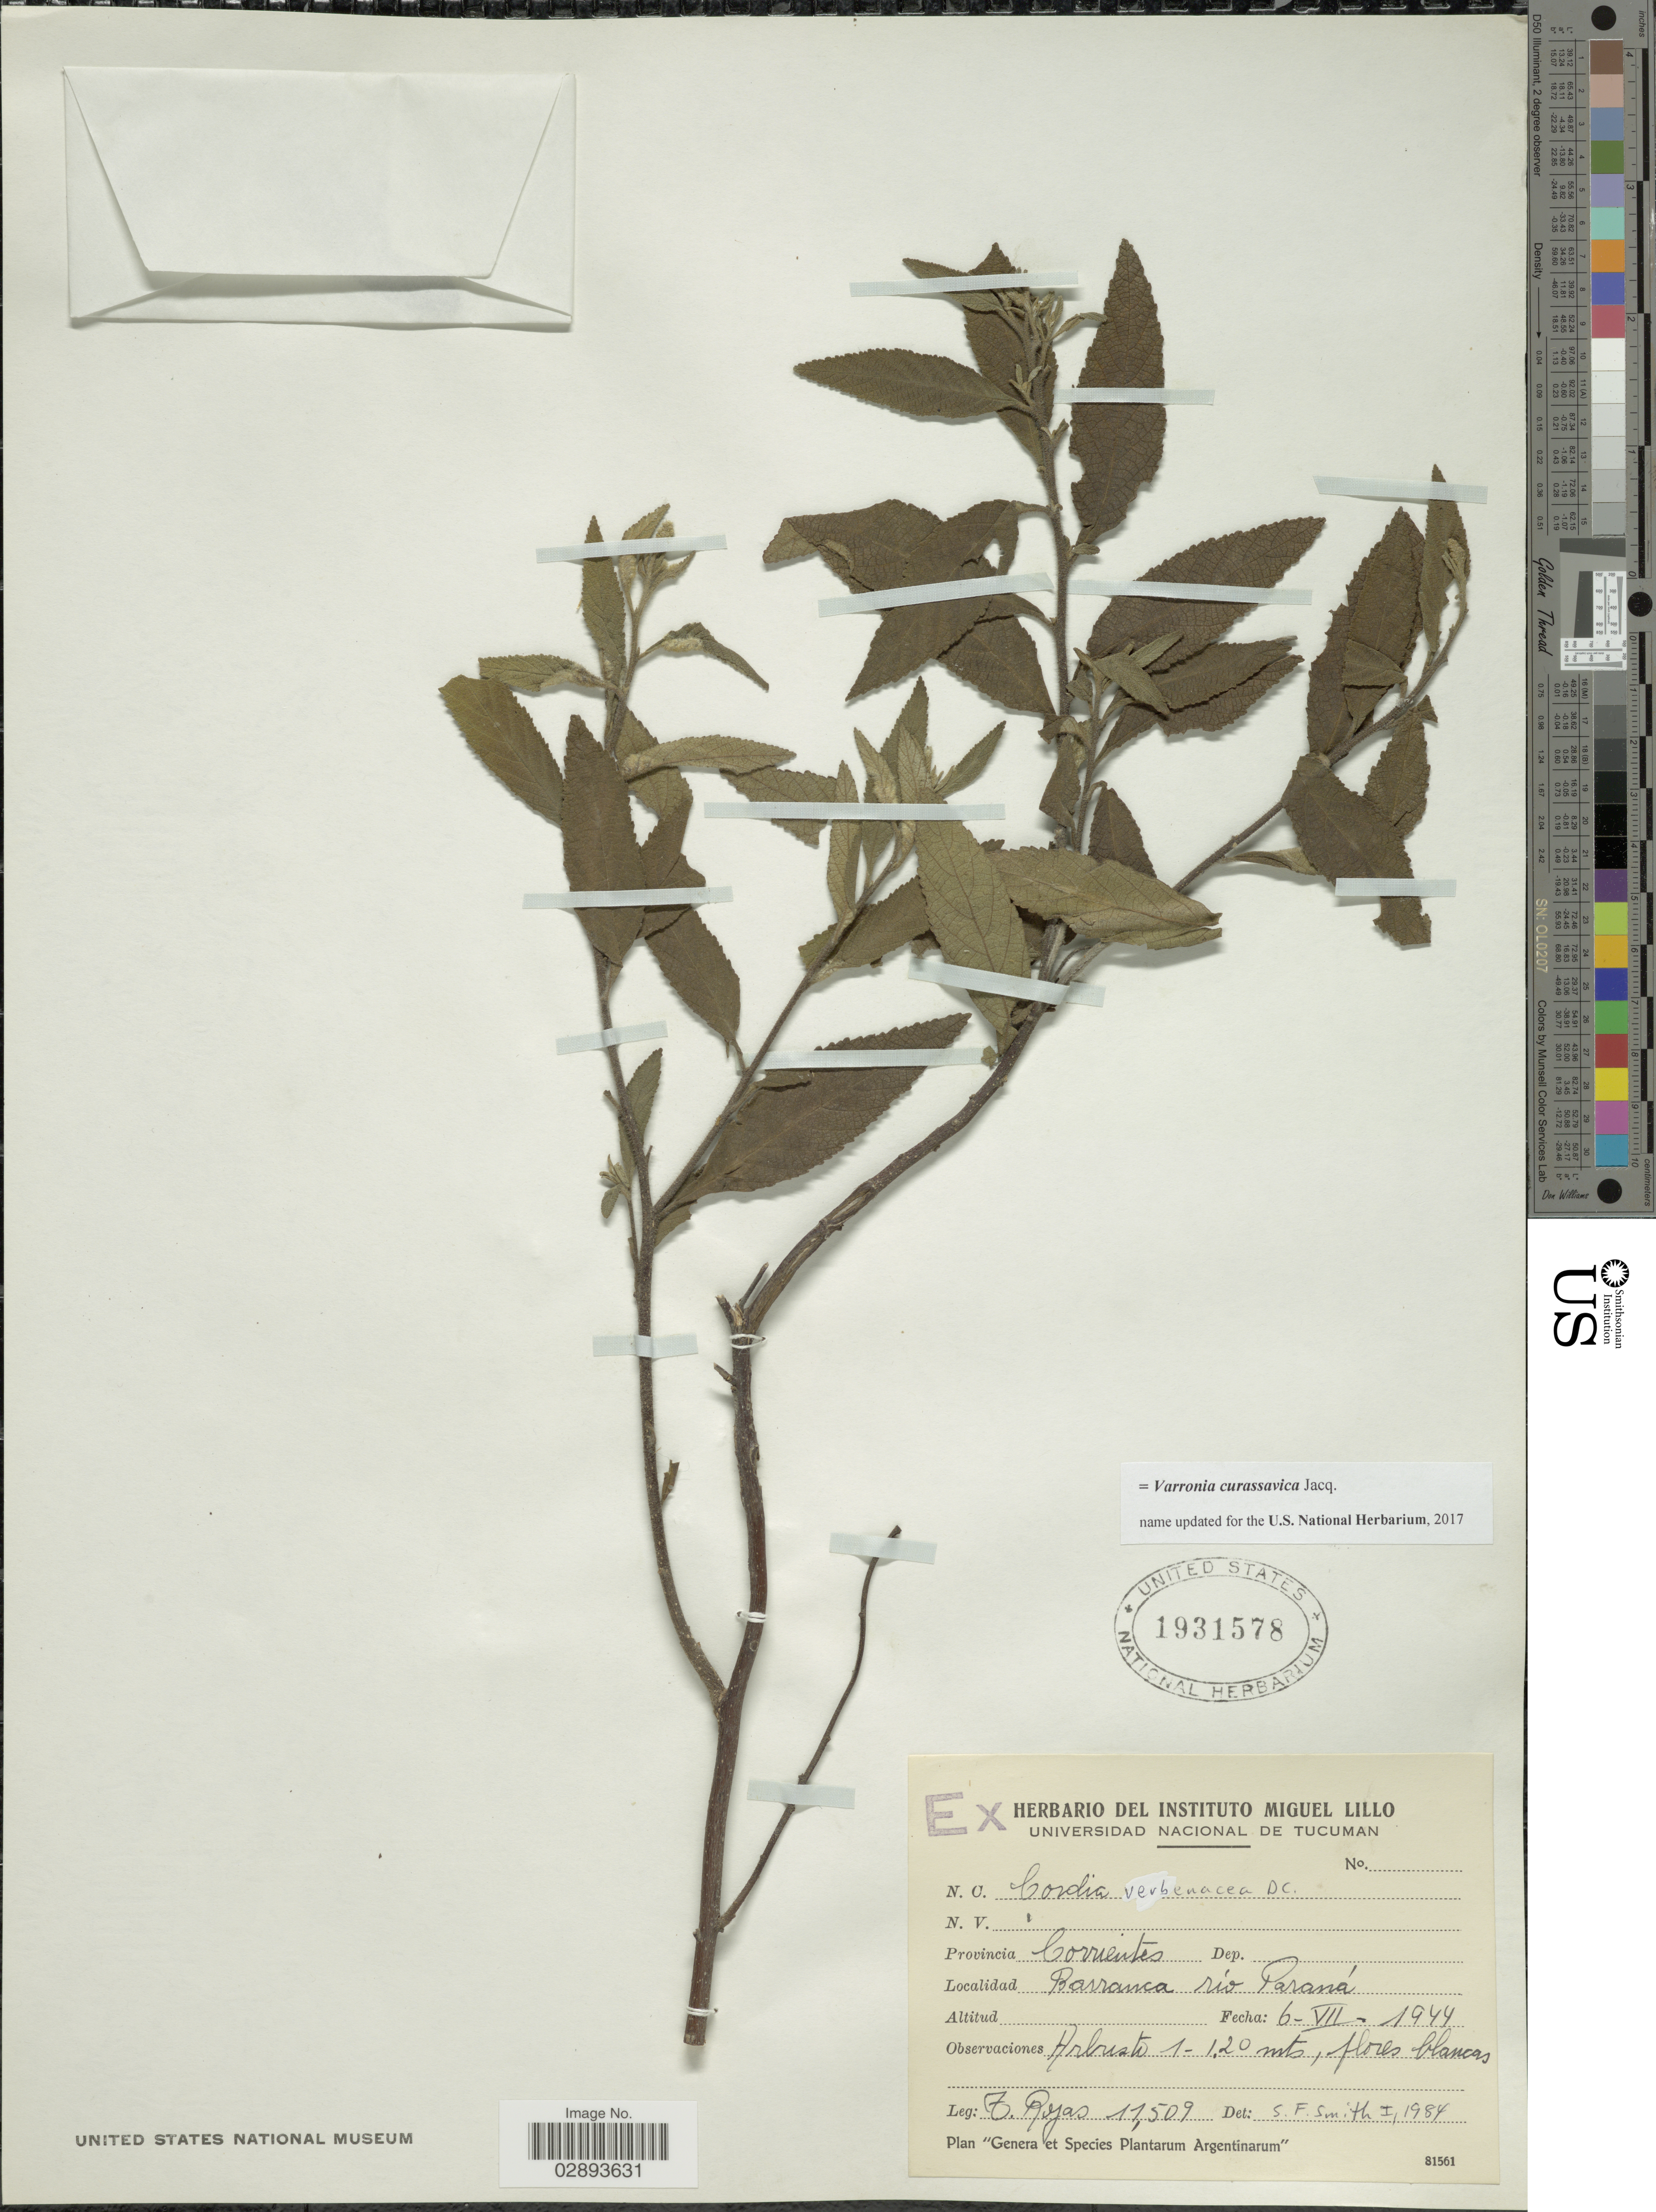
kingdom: Plantae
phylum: Tracheophyta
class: Magnoliopsida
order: Boraginales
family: Cordiaceae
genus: Varronia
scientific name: Varronia curassavica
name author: Jacq.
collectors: T. Rojas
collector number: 11509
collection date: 1944-07-06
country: Argentina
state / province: Corrientes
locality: Provincia Corrientes, Barranca riv. Paraná.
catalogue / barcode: US 1931578